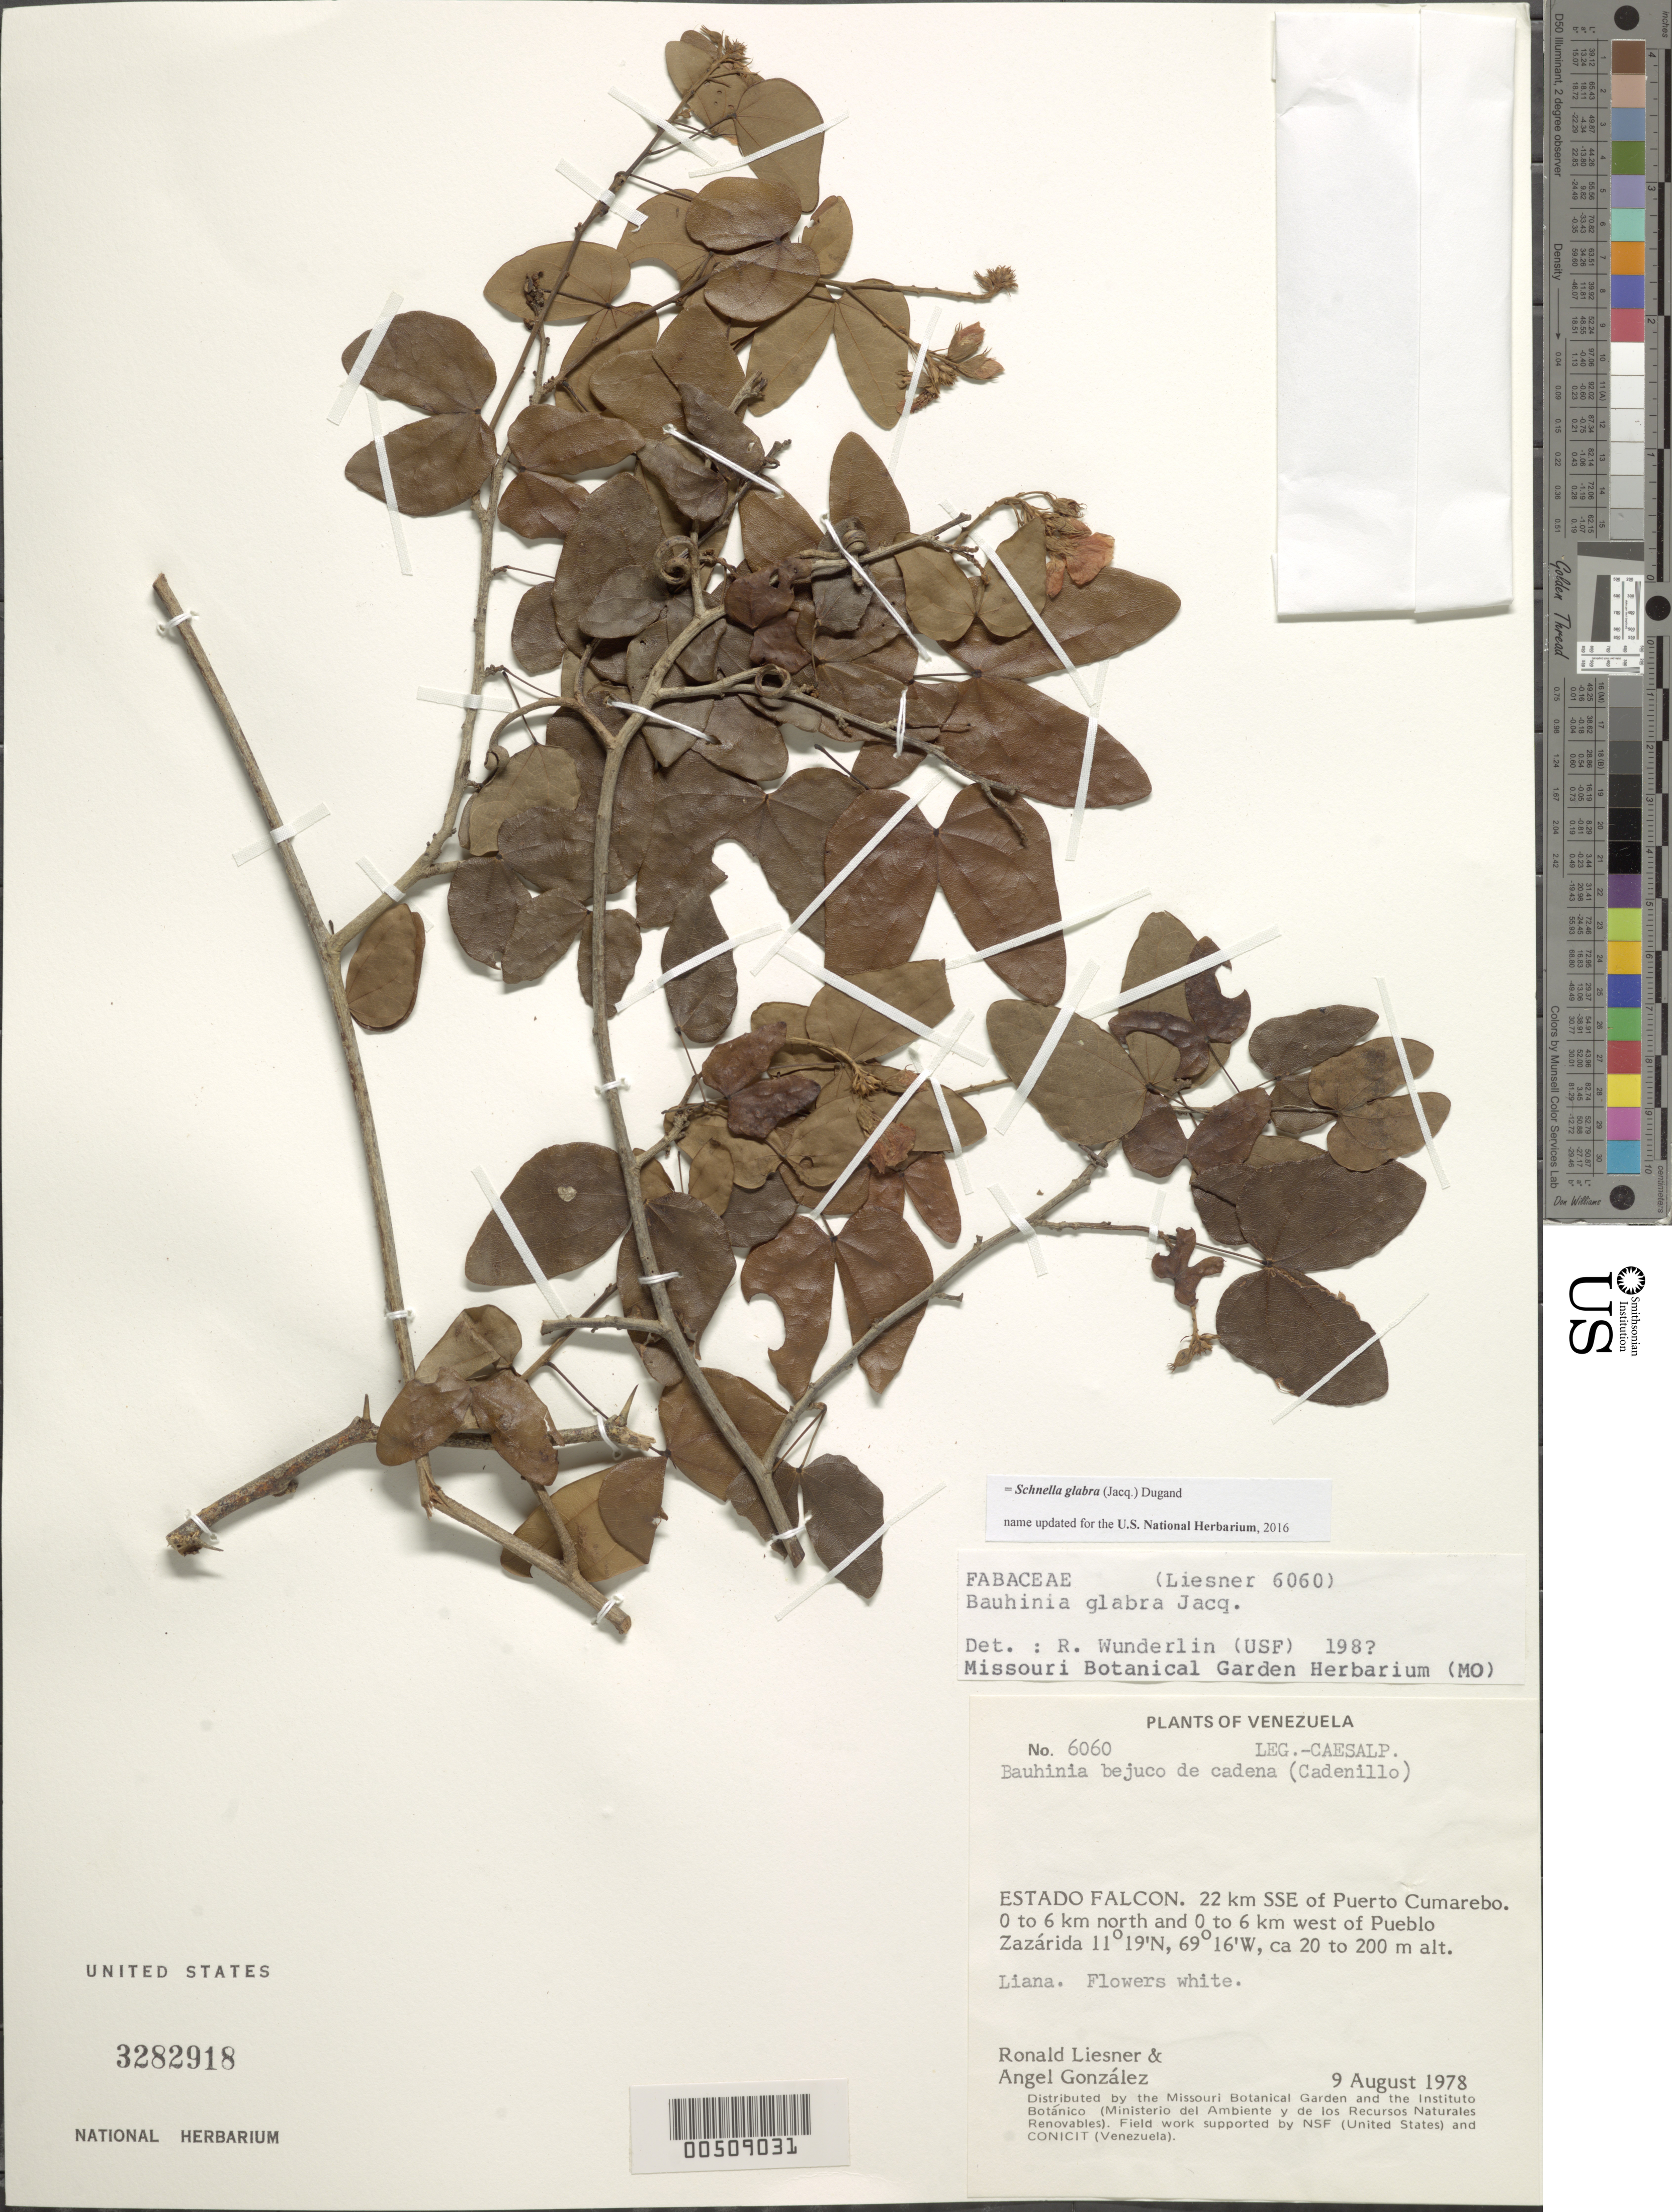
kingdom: Plantae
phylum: Tracheophyta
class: Magnoliopsida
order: Fabales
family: Fabaceae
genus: Schnella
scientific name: Schnella glabra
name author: (Jacq.) Dugand G.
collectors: R. L. Liesner & A. C. González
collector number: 6060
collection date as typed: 09 Aug 1978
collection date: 1978-08-09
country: Venezuela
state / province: Falcón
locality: SSE of Puerto Cumarebo, W of Pueblo Zazarida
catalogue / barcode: US 3282918